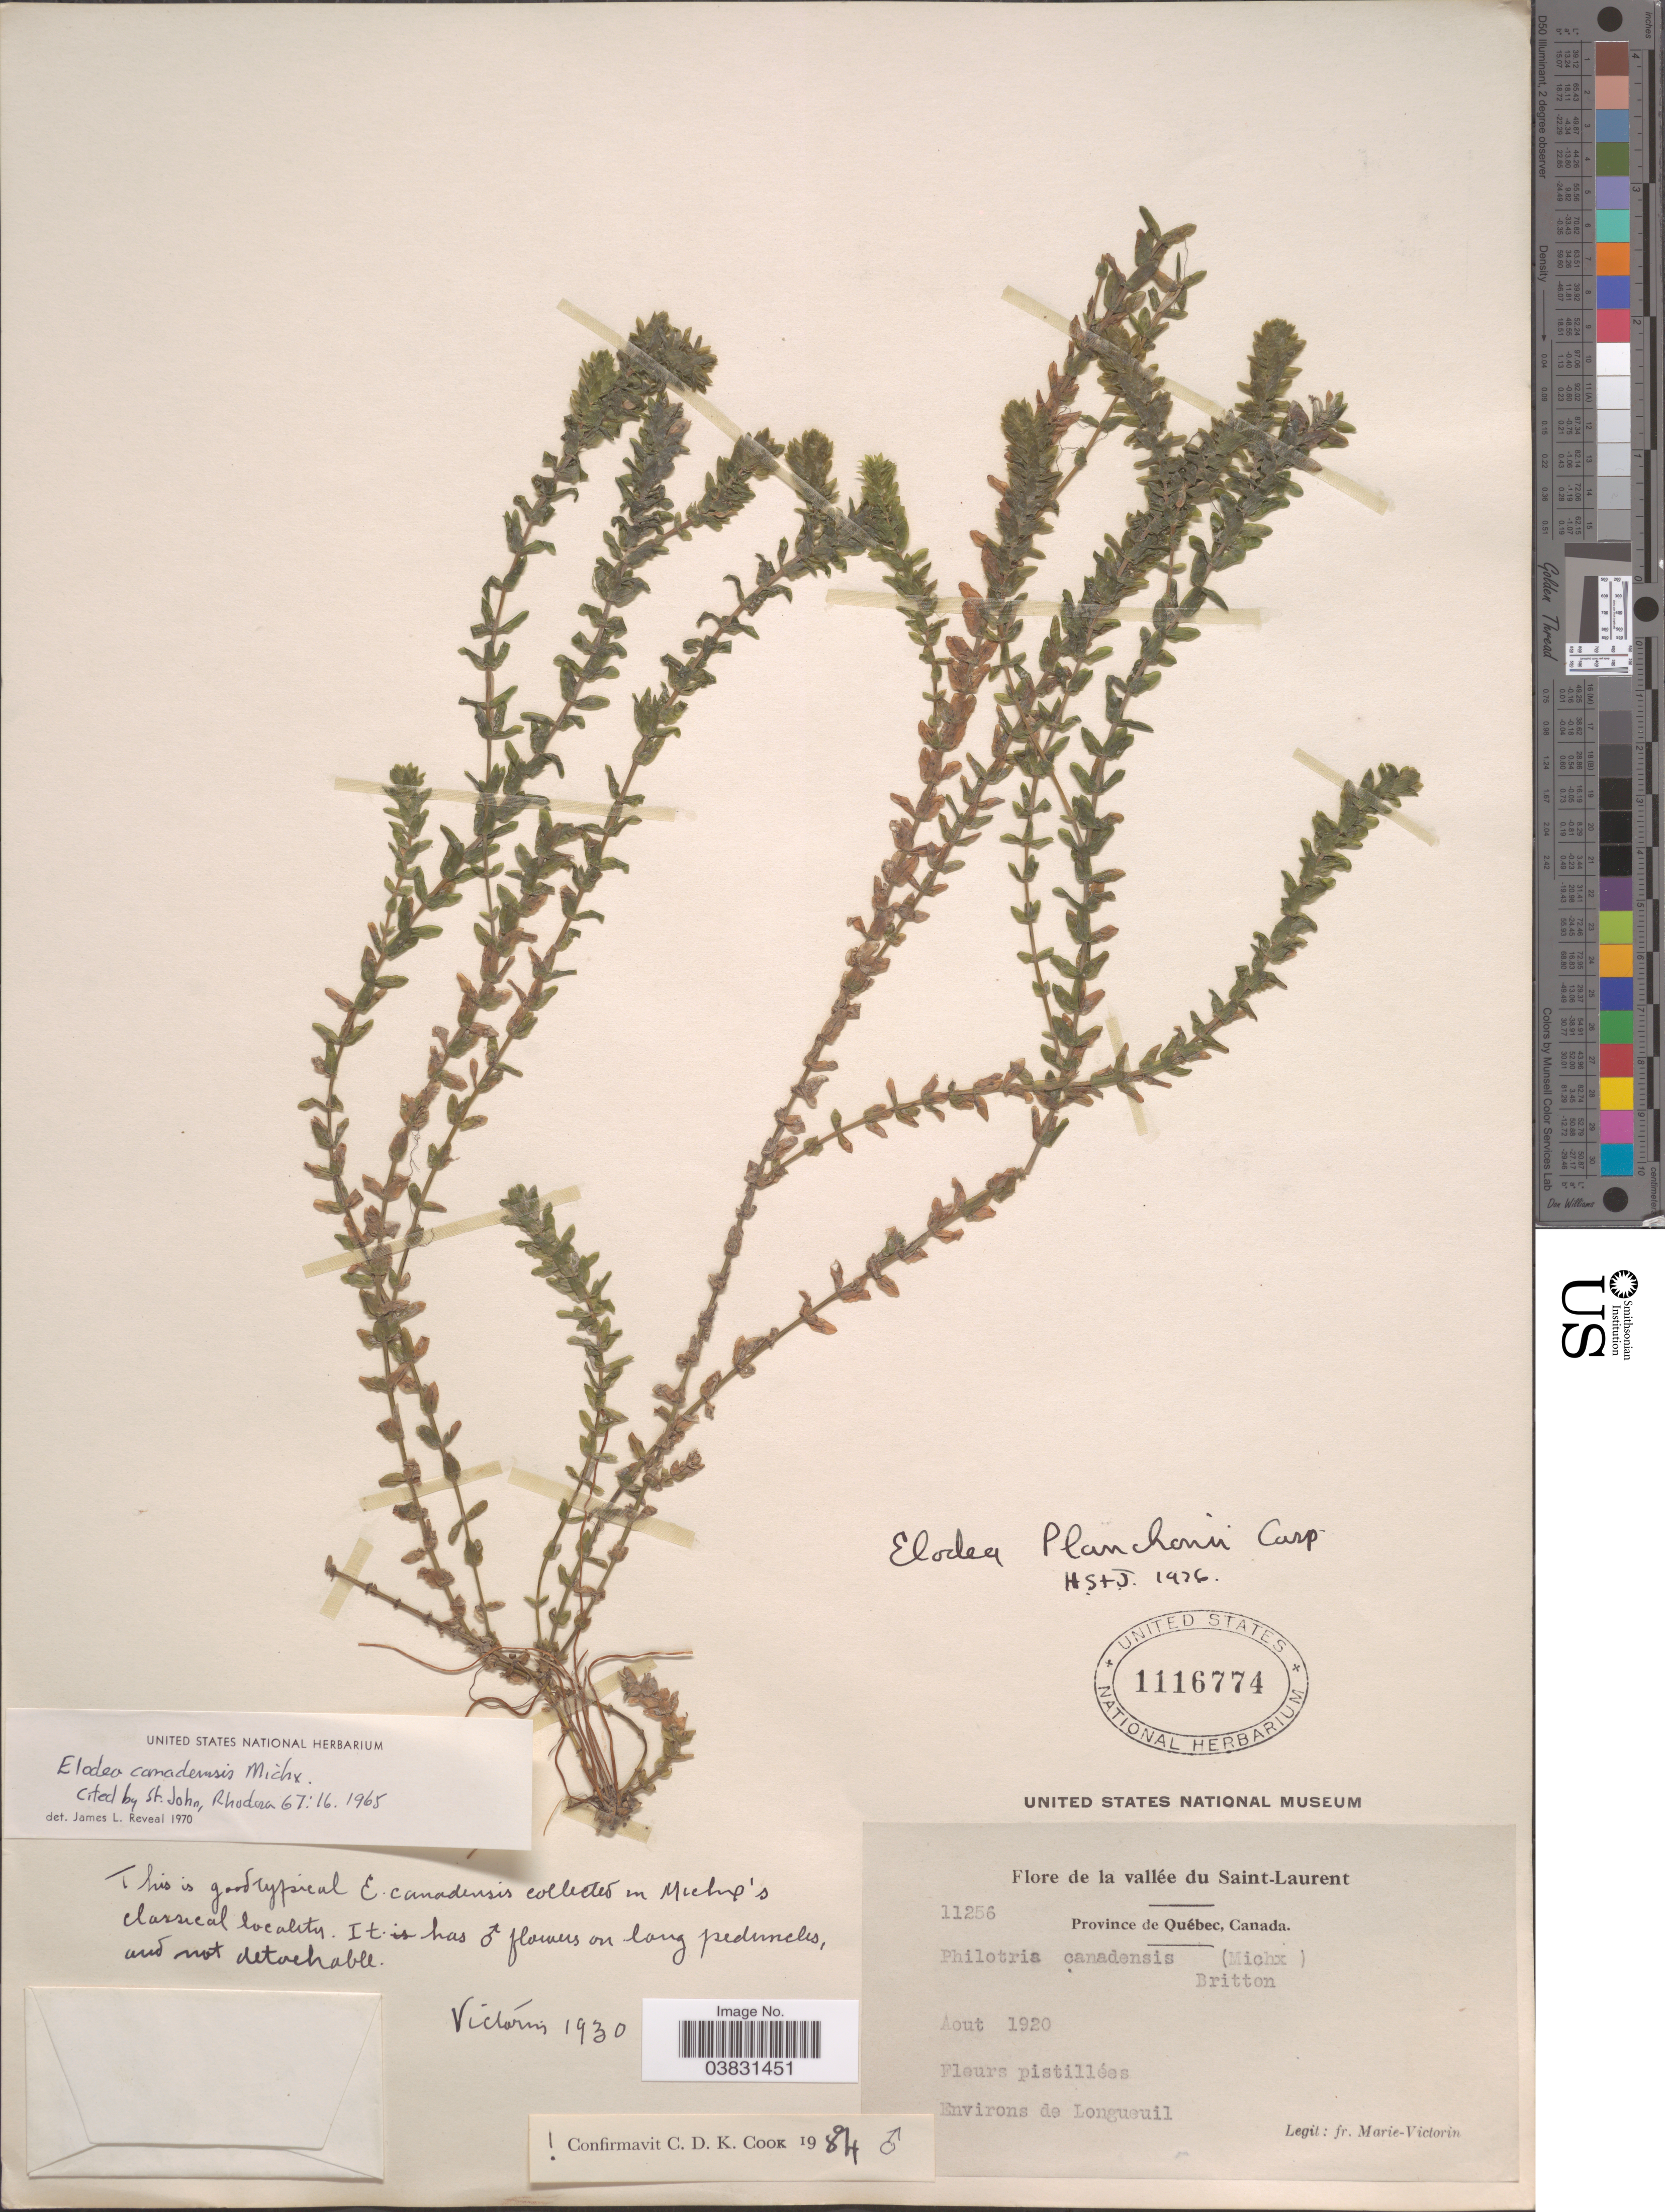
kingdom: Plantae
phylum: Tracheophyta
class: Liliopsida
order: Alismatales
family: Hydrocharitaceae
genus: Elodea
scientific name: Elodea canadensis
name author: Michx.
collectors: Fr. Marie-Victorin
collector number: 11256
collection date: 1920-08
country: Canada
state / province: Quebec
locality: La vallée du Saint-Laurent. Environs de Longueuil.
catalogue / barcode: US 1116774